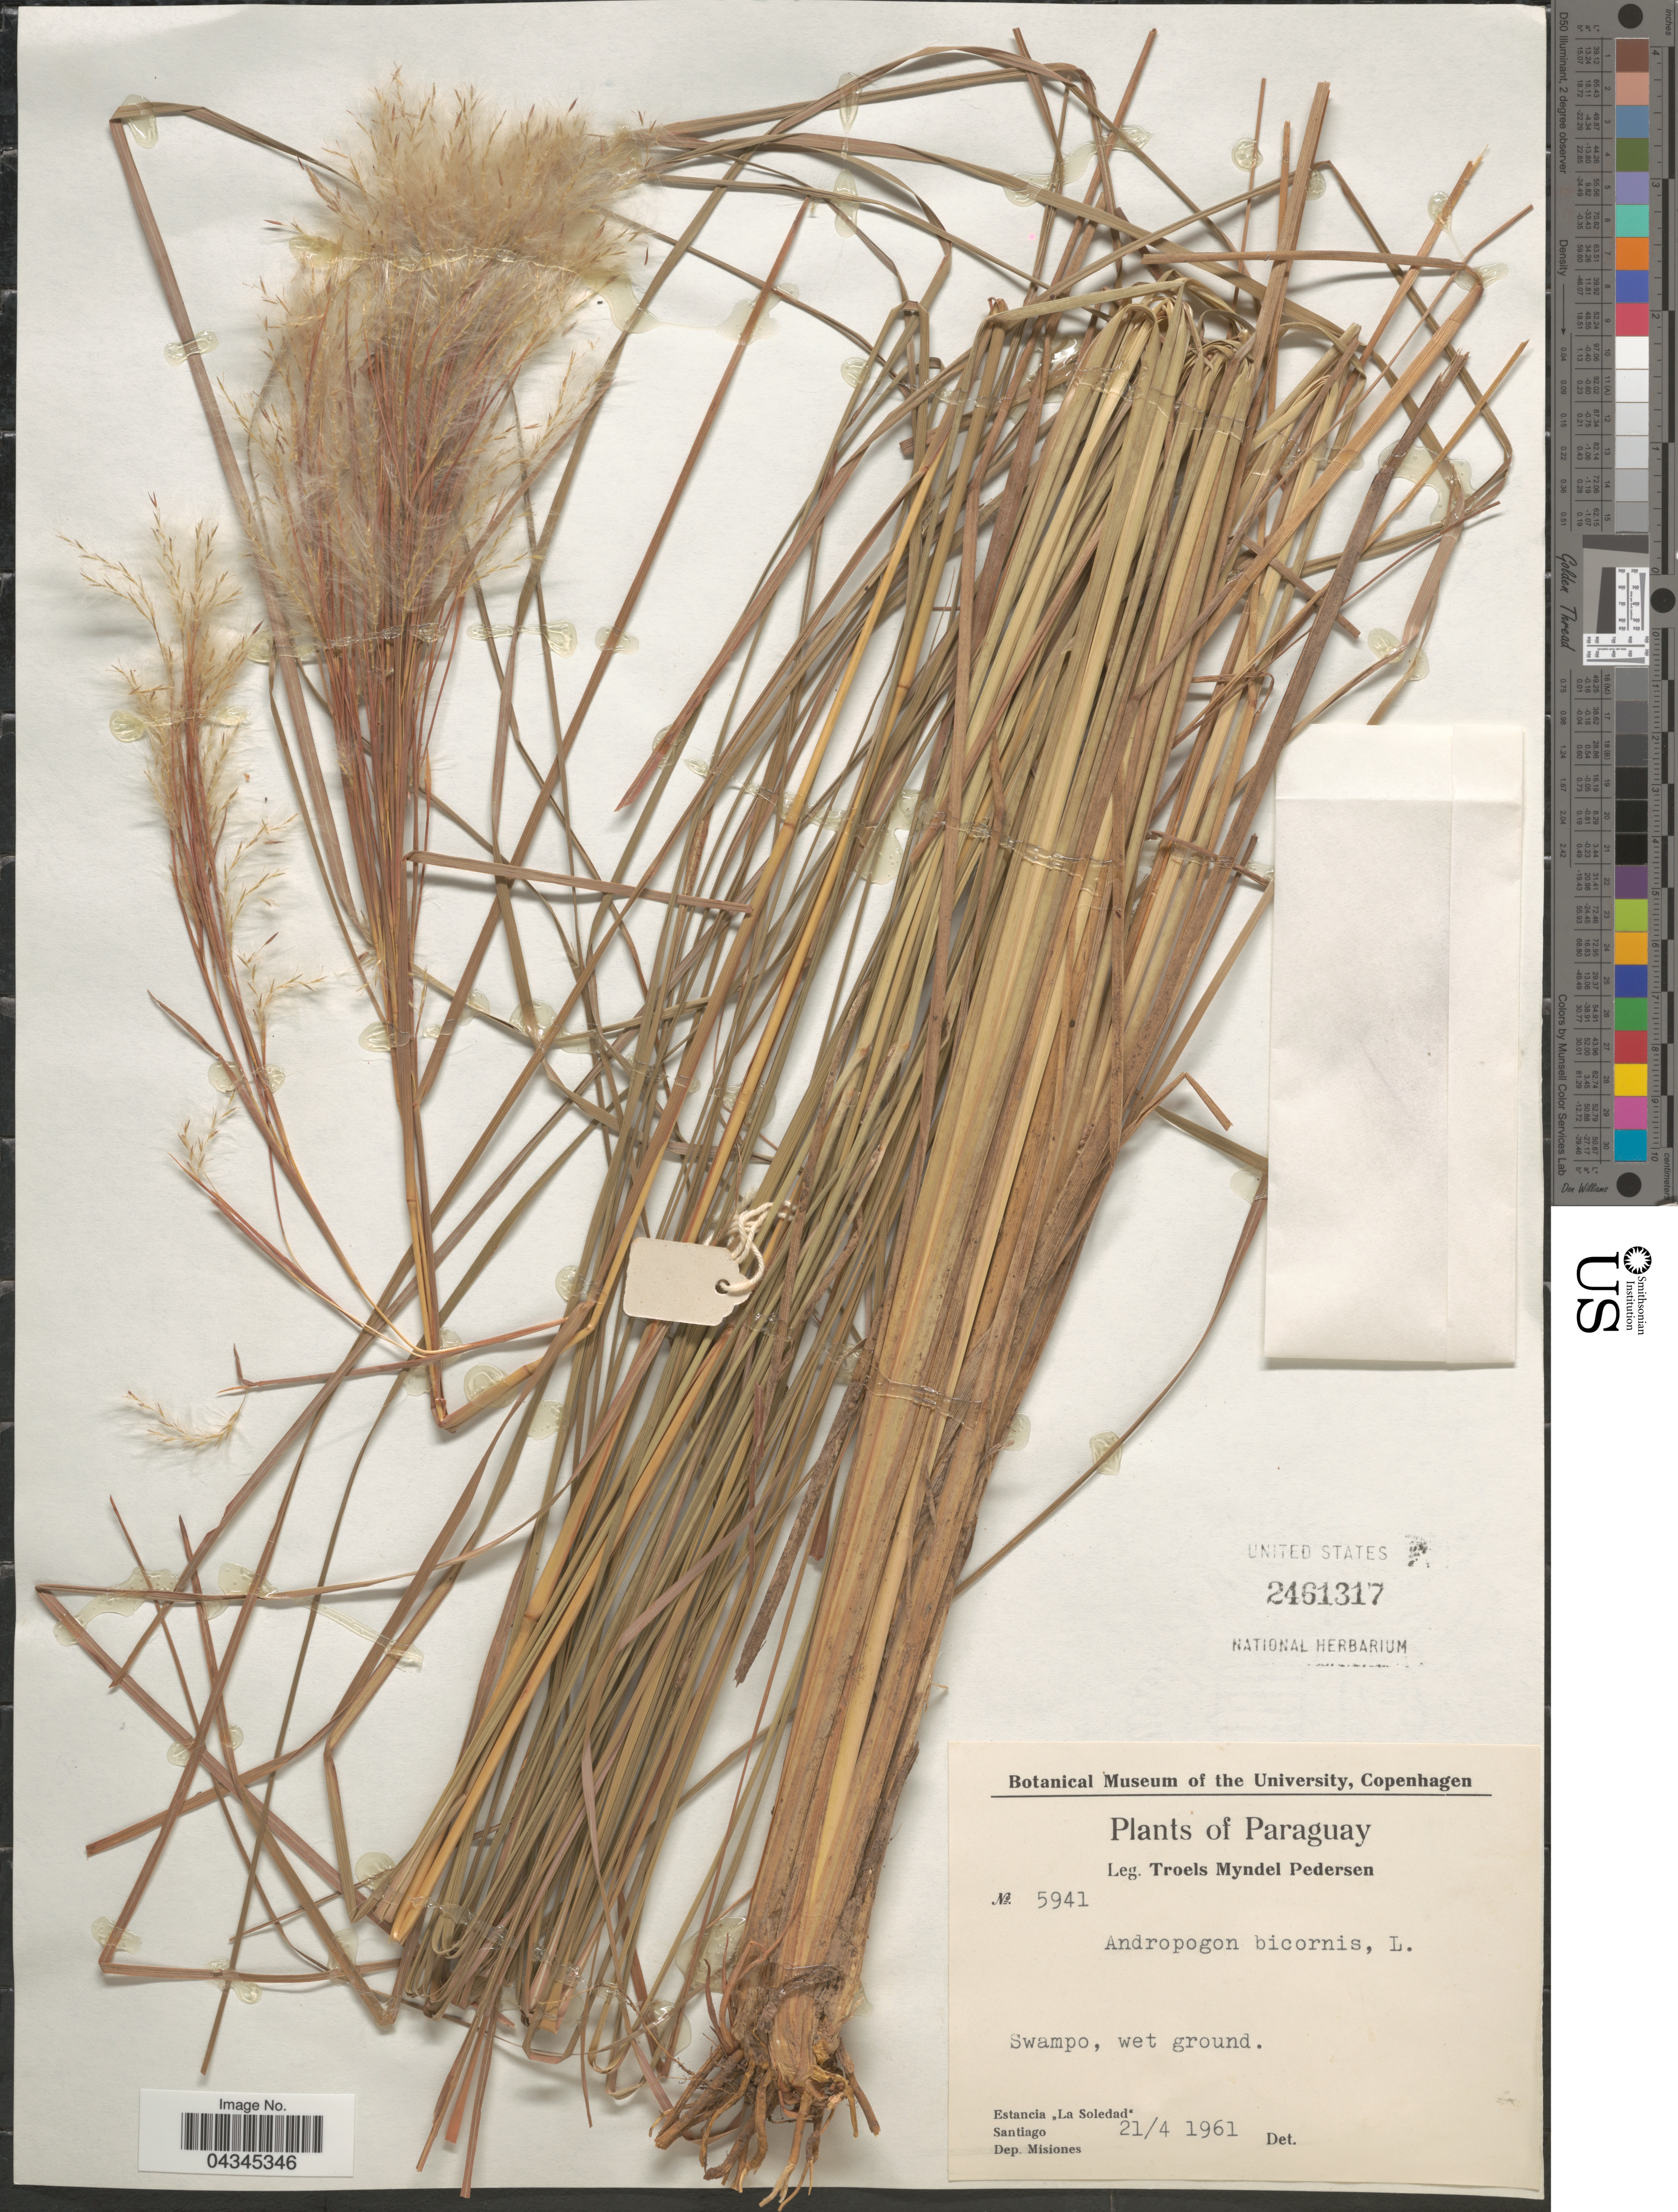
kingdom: Plantae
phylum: Tracheophyta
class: Liliopsida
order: Poales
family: Poaceae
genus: Andropogon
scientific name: Andropogon bicornis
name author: L.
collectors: T. Pederson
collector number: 5941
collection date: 1961-04-21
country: Paraguay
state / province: Misiones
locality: Estancia "La Soledad". Santiago. Dep. Misiones.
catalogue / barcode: US 2461317